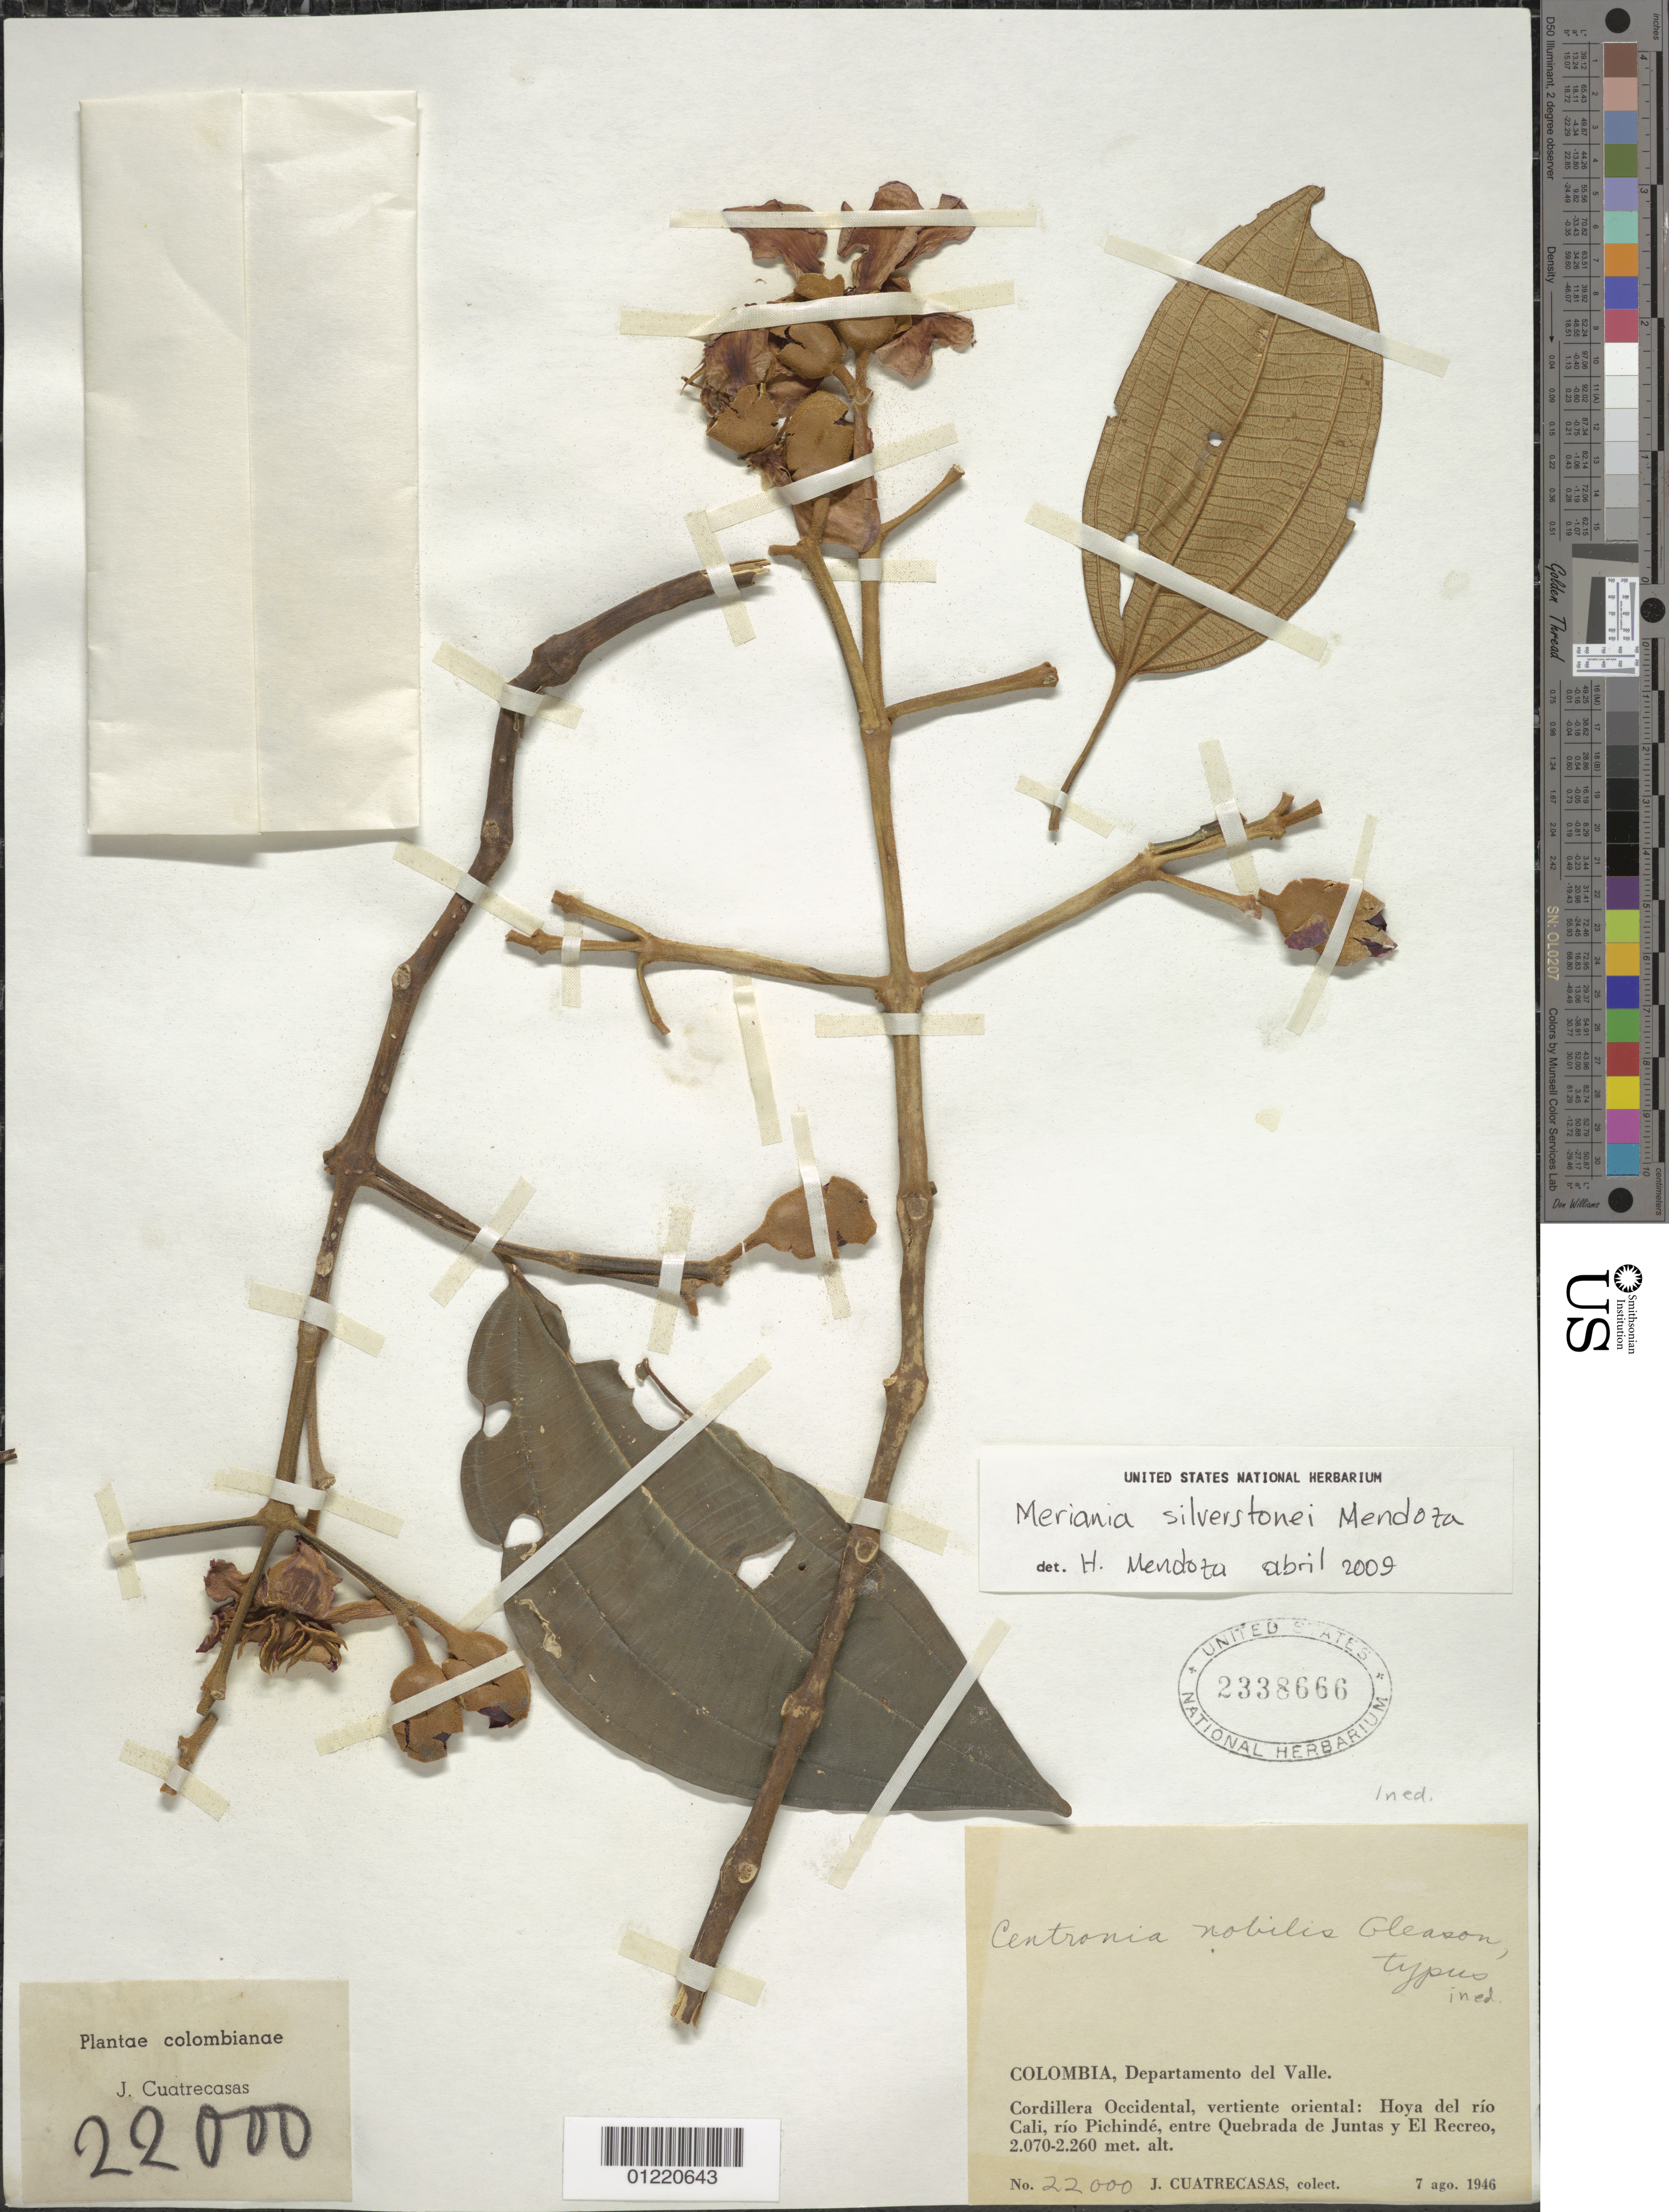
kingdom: Plantae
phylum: Tracheophyta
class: Magnoliopsida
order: Myrtales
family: Melastomataceae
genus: Meriania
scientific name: Meriania silverstonei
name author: Humberto Mend. & Fern. Alonso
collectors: J. Cuatrecasas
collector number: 22000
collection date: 1946-08-07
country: Colombia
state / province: Valle del Cauca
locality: Cordillera Occidental, vertiente oriental: Hoya del Rio Cali, rio Pichinde, entre Quebrada de Juntas y El Recreo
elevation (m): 2070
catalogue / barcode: US 2338666